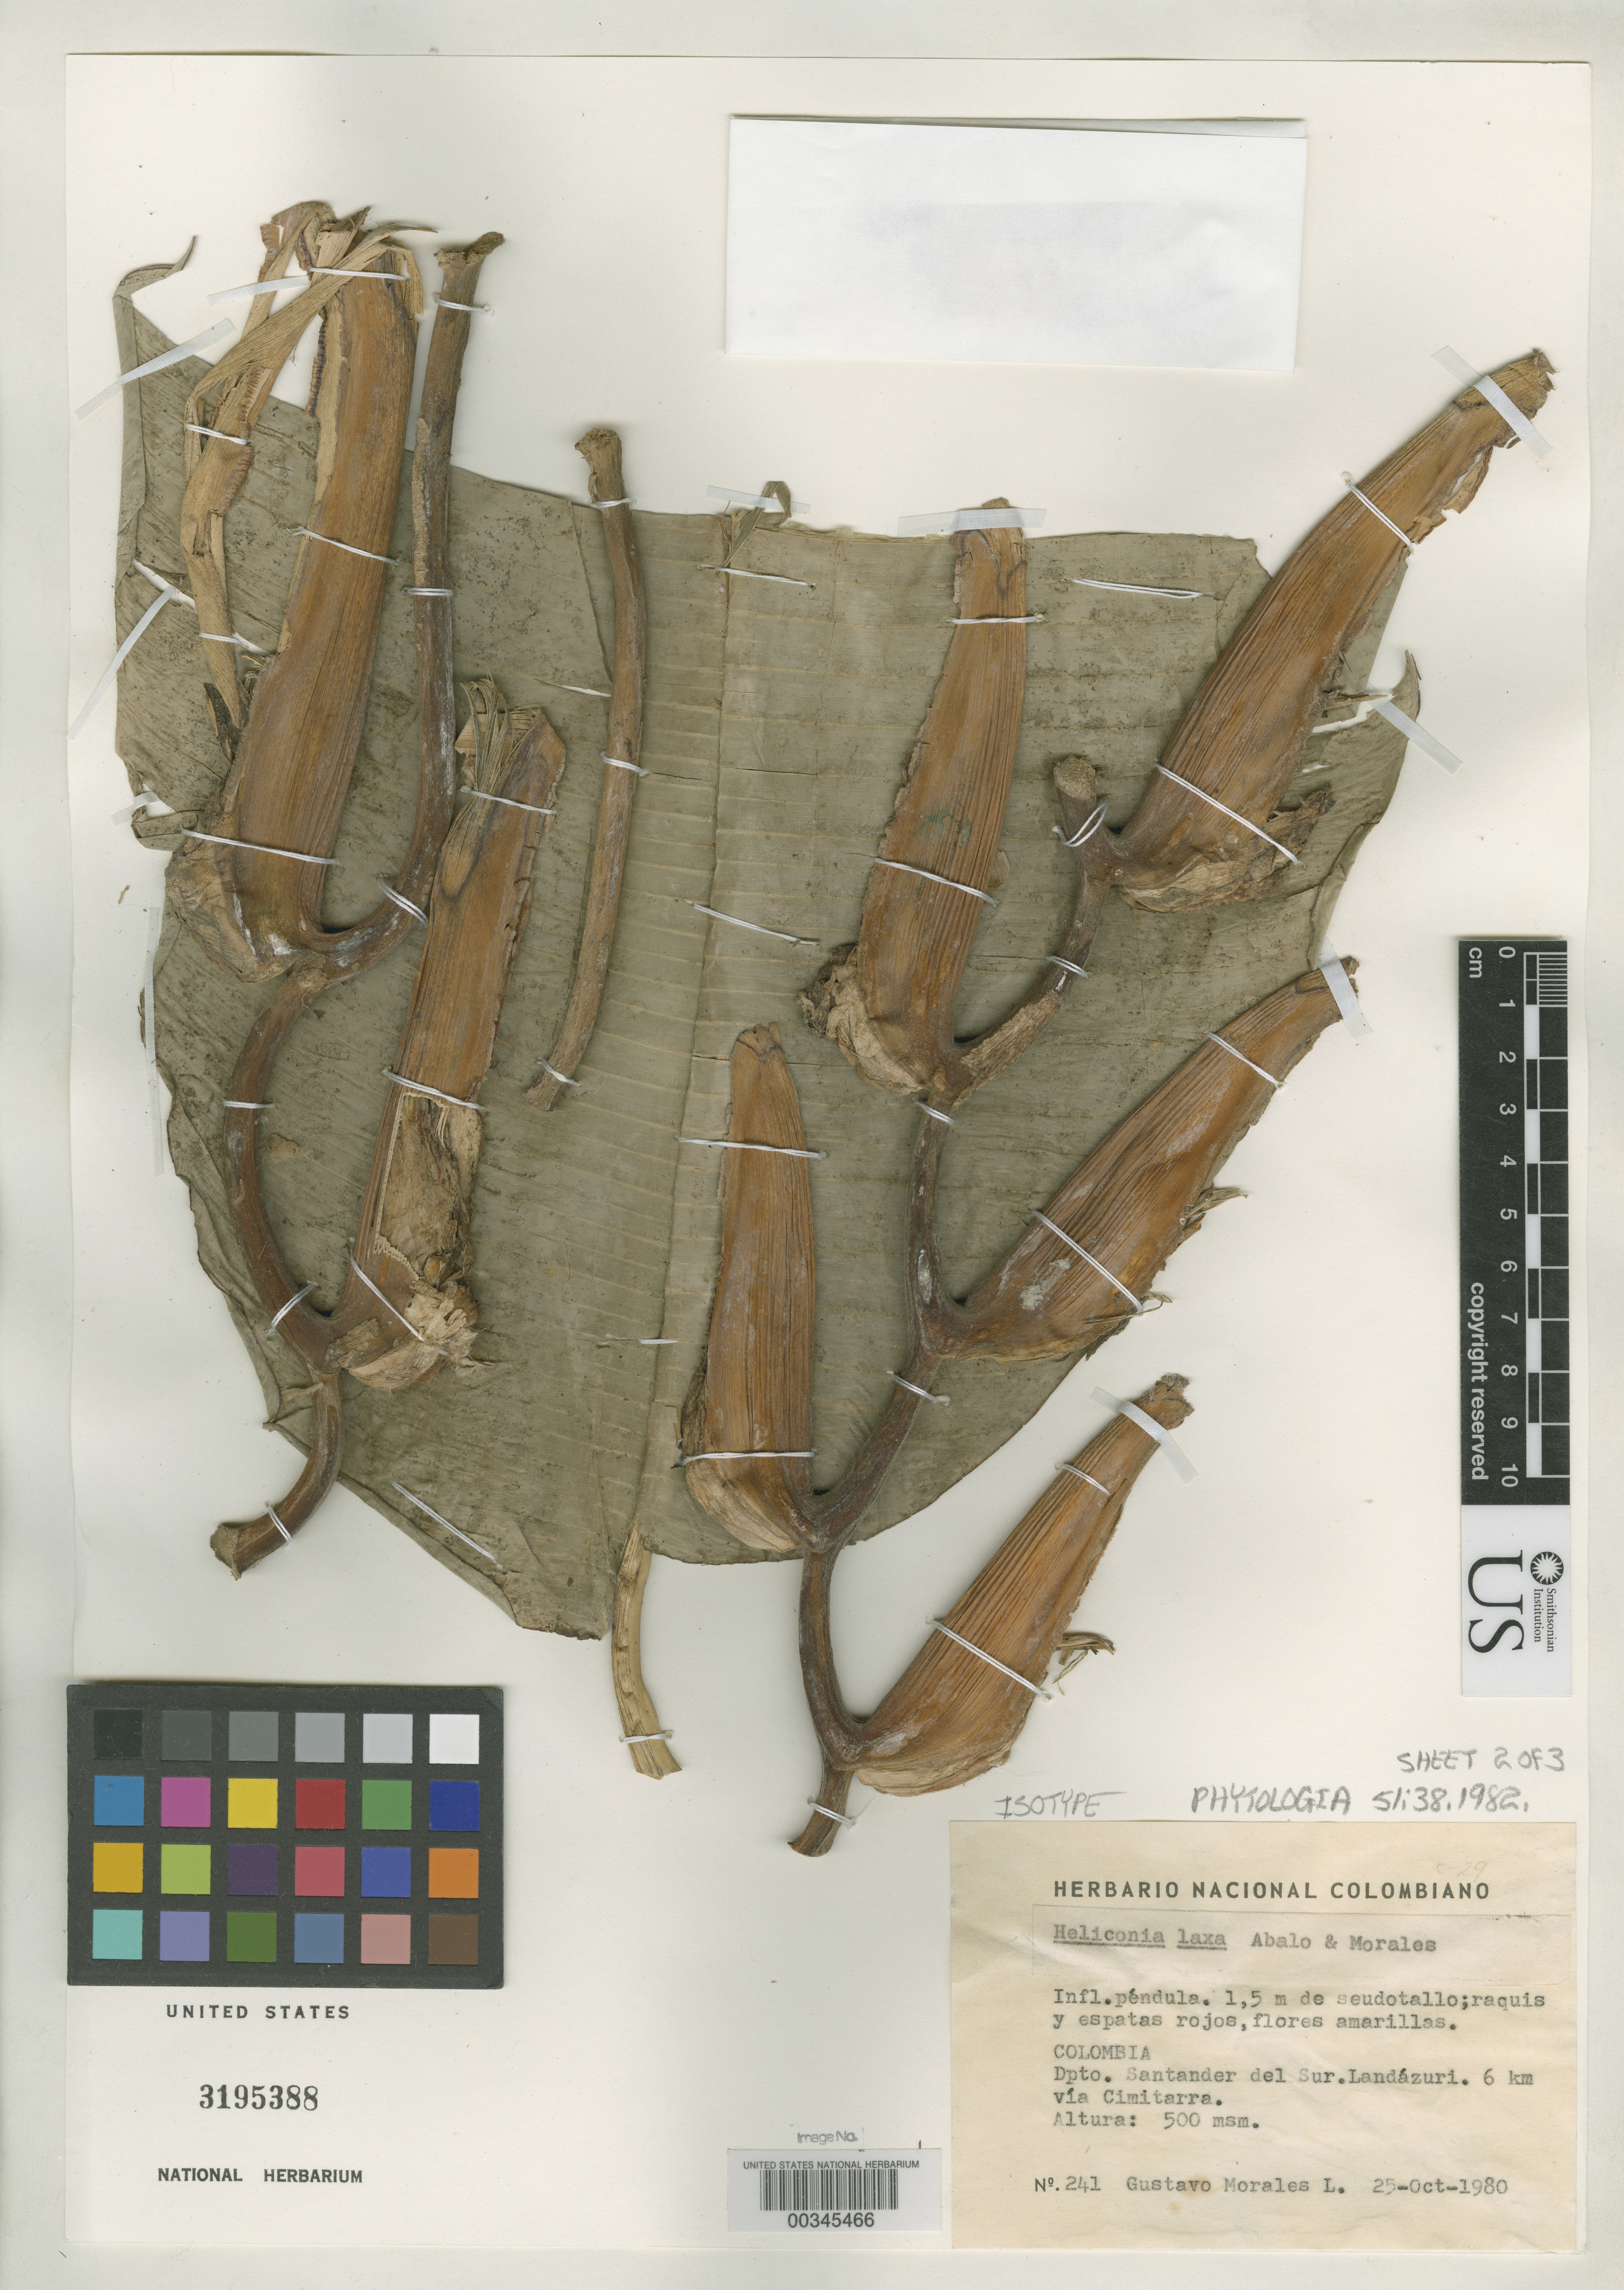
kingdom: Plantae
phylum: Tracheophyta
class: Liliopsida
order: Zingiberales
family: Heliconiaceae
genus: Heliconia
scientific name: Heliconia laxa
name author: Abalo & G. Morales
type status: Isotype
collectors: G. Morales L. & J. E. Abalo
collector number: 241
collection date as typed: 25 Oct 1980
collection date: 1980-10-25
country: Colombia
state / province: Santander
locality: Landazuri, 6 km via Cimitarra.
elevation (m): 500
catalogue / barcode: US 3195388